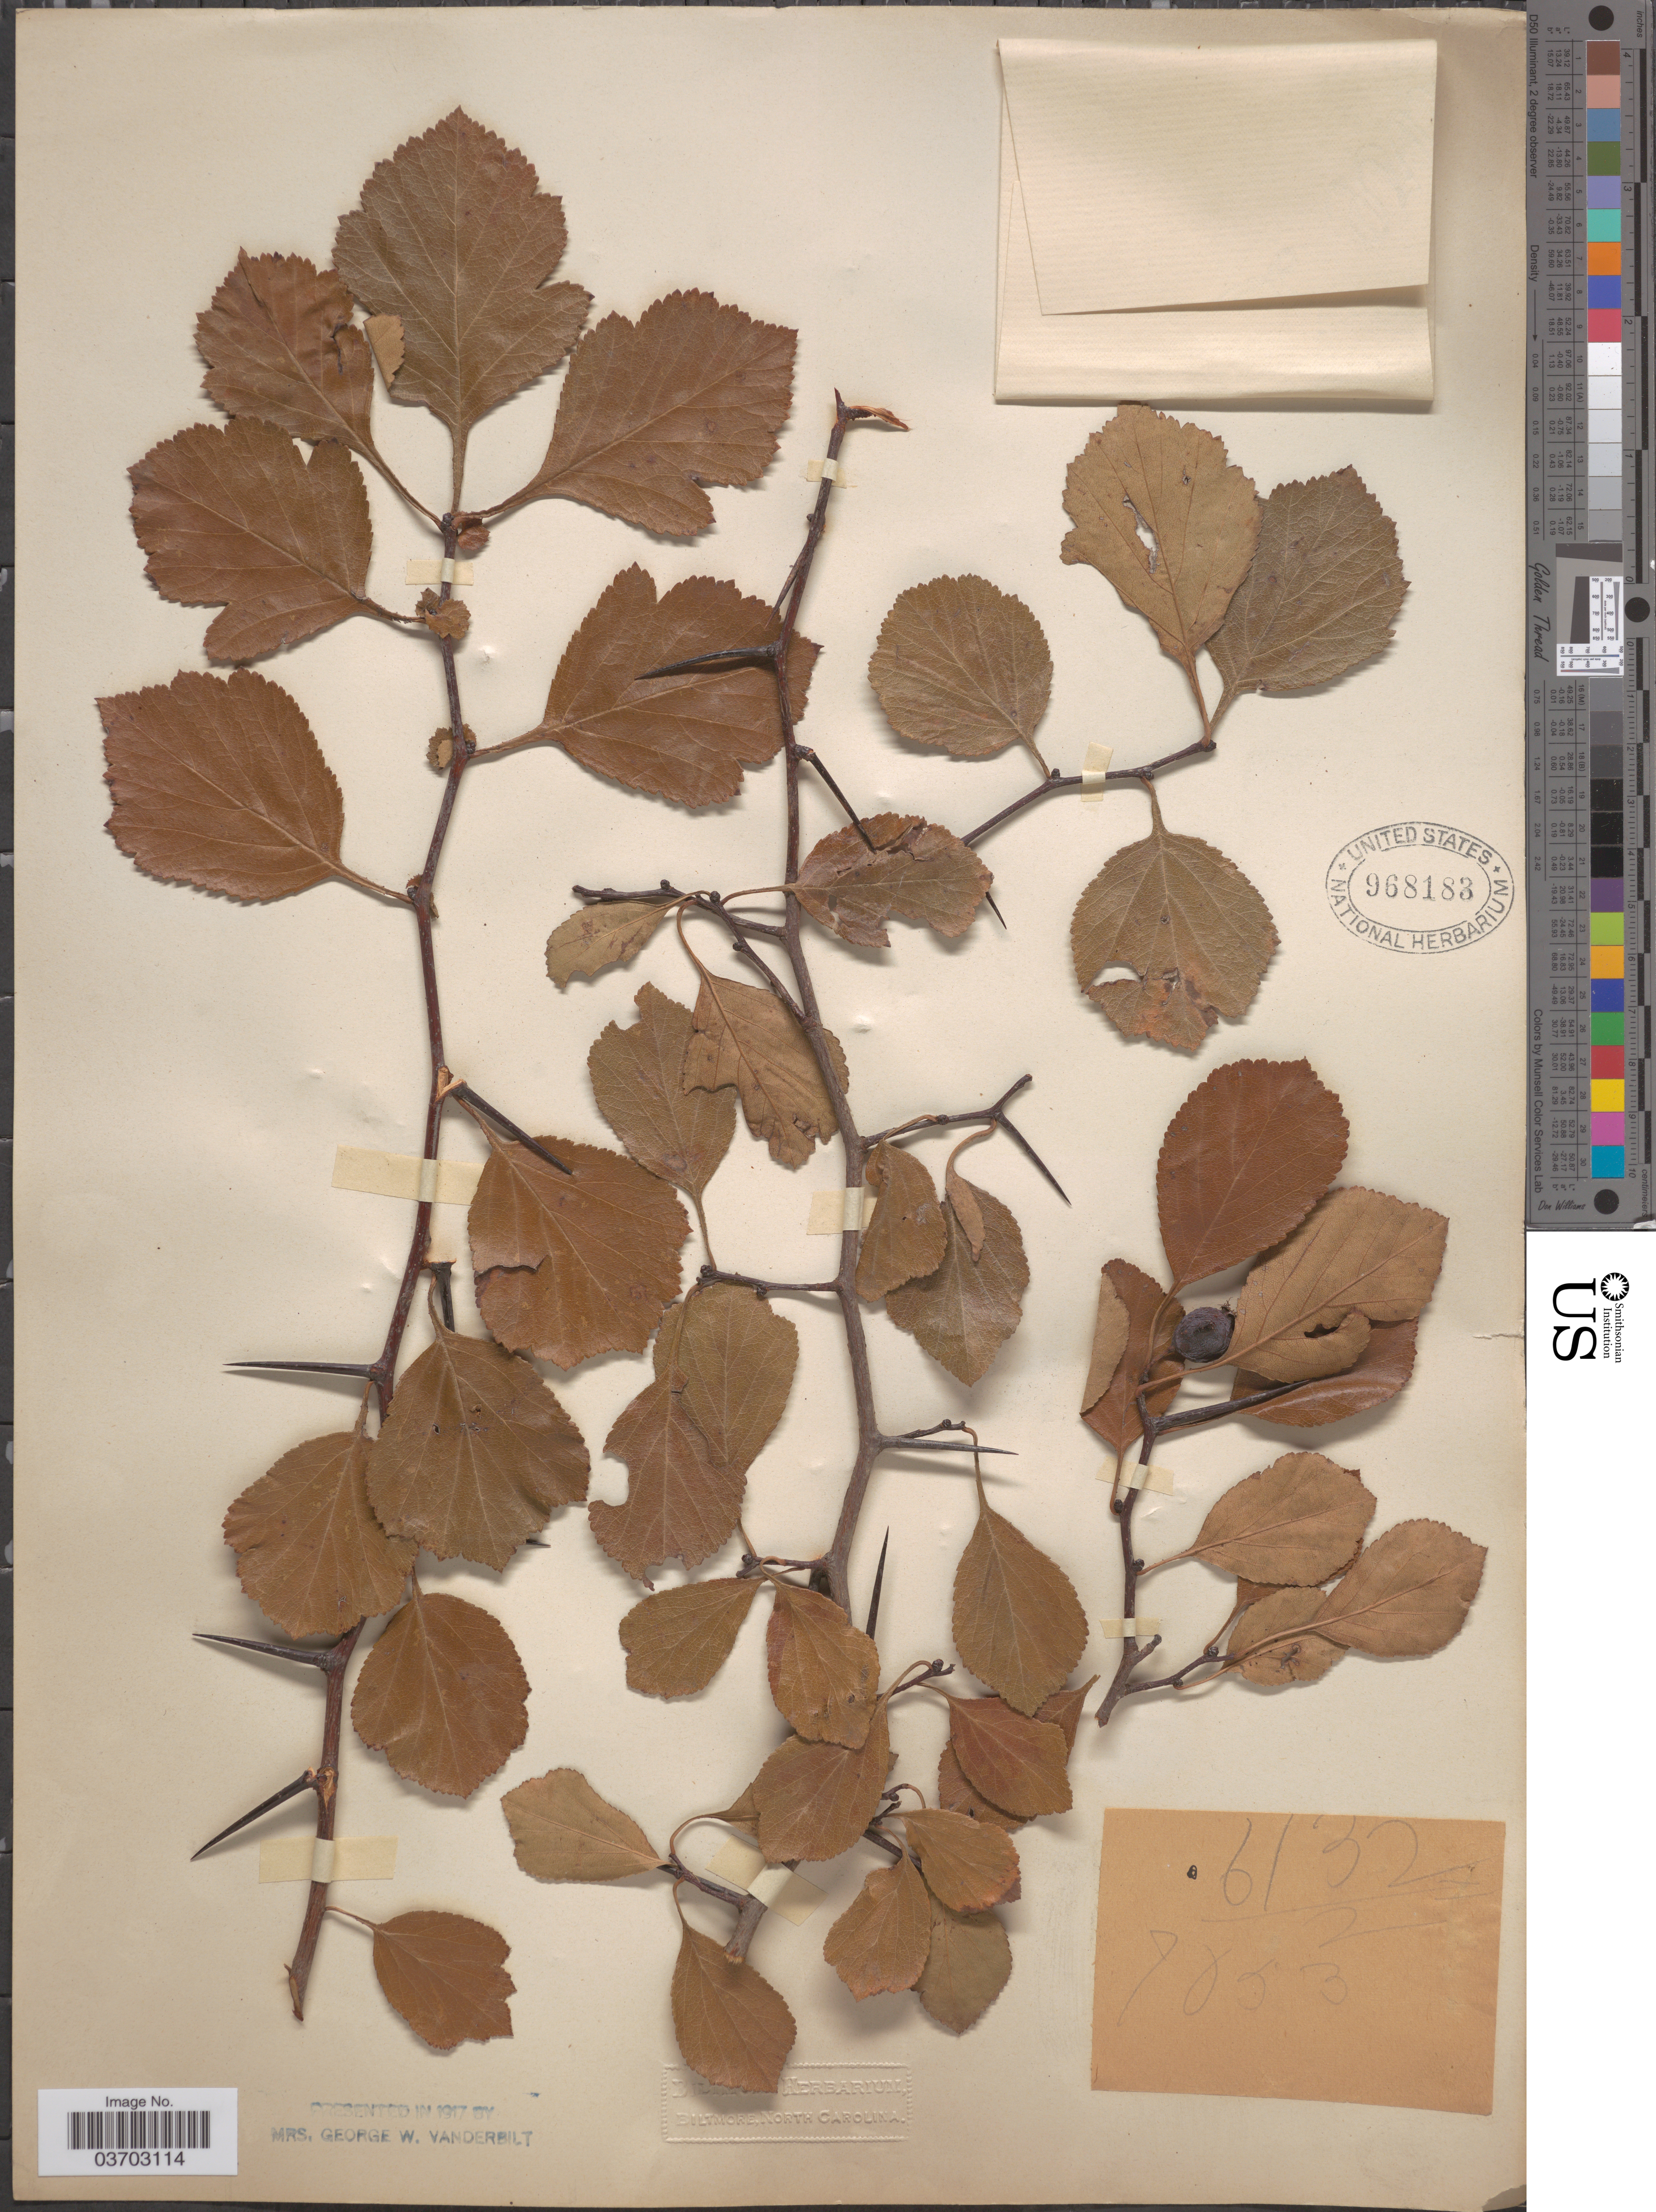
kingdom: Plantae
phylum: Tracheophyta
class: Magnoliopsida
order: Rosales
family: Rosaceae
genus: Crataegus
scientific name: Crataegus sp.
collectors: ex herb. Biltmore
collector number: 6132=7053*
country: United States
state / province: North Carolina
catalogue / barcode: US 968183